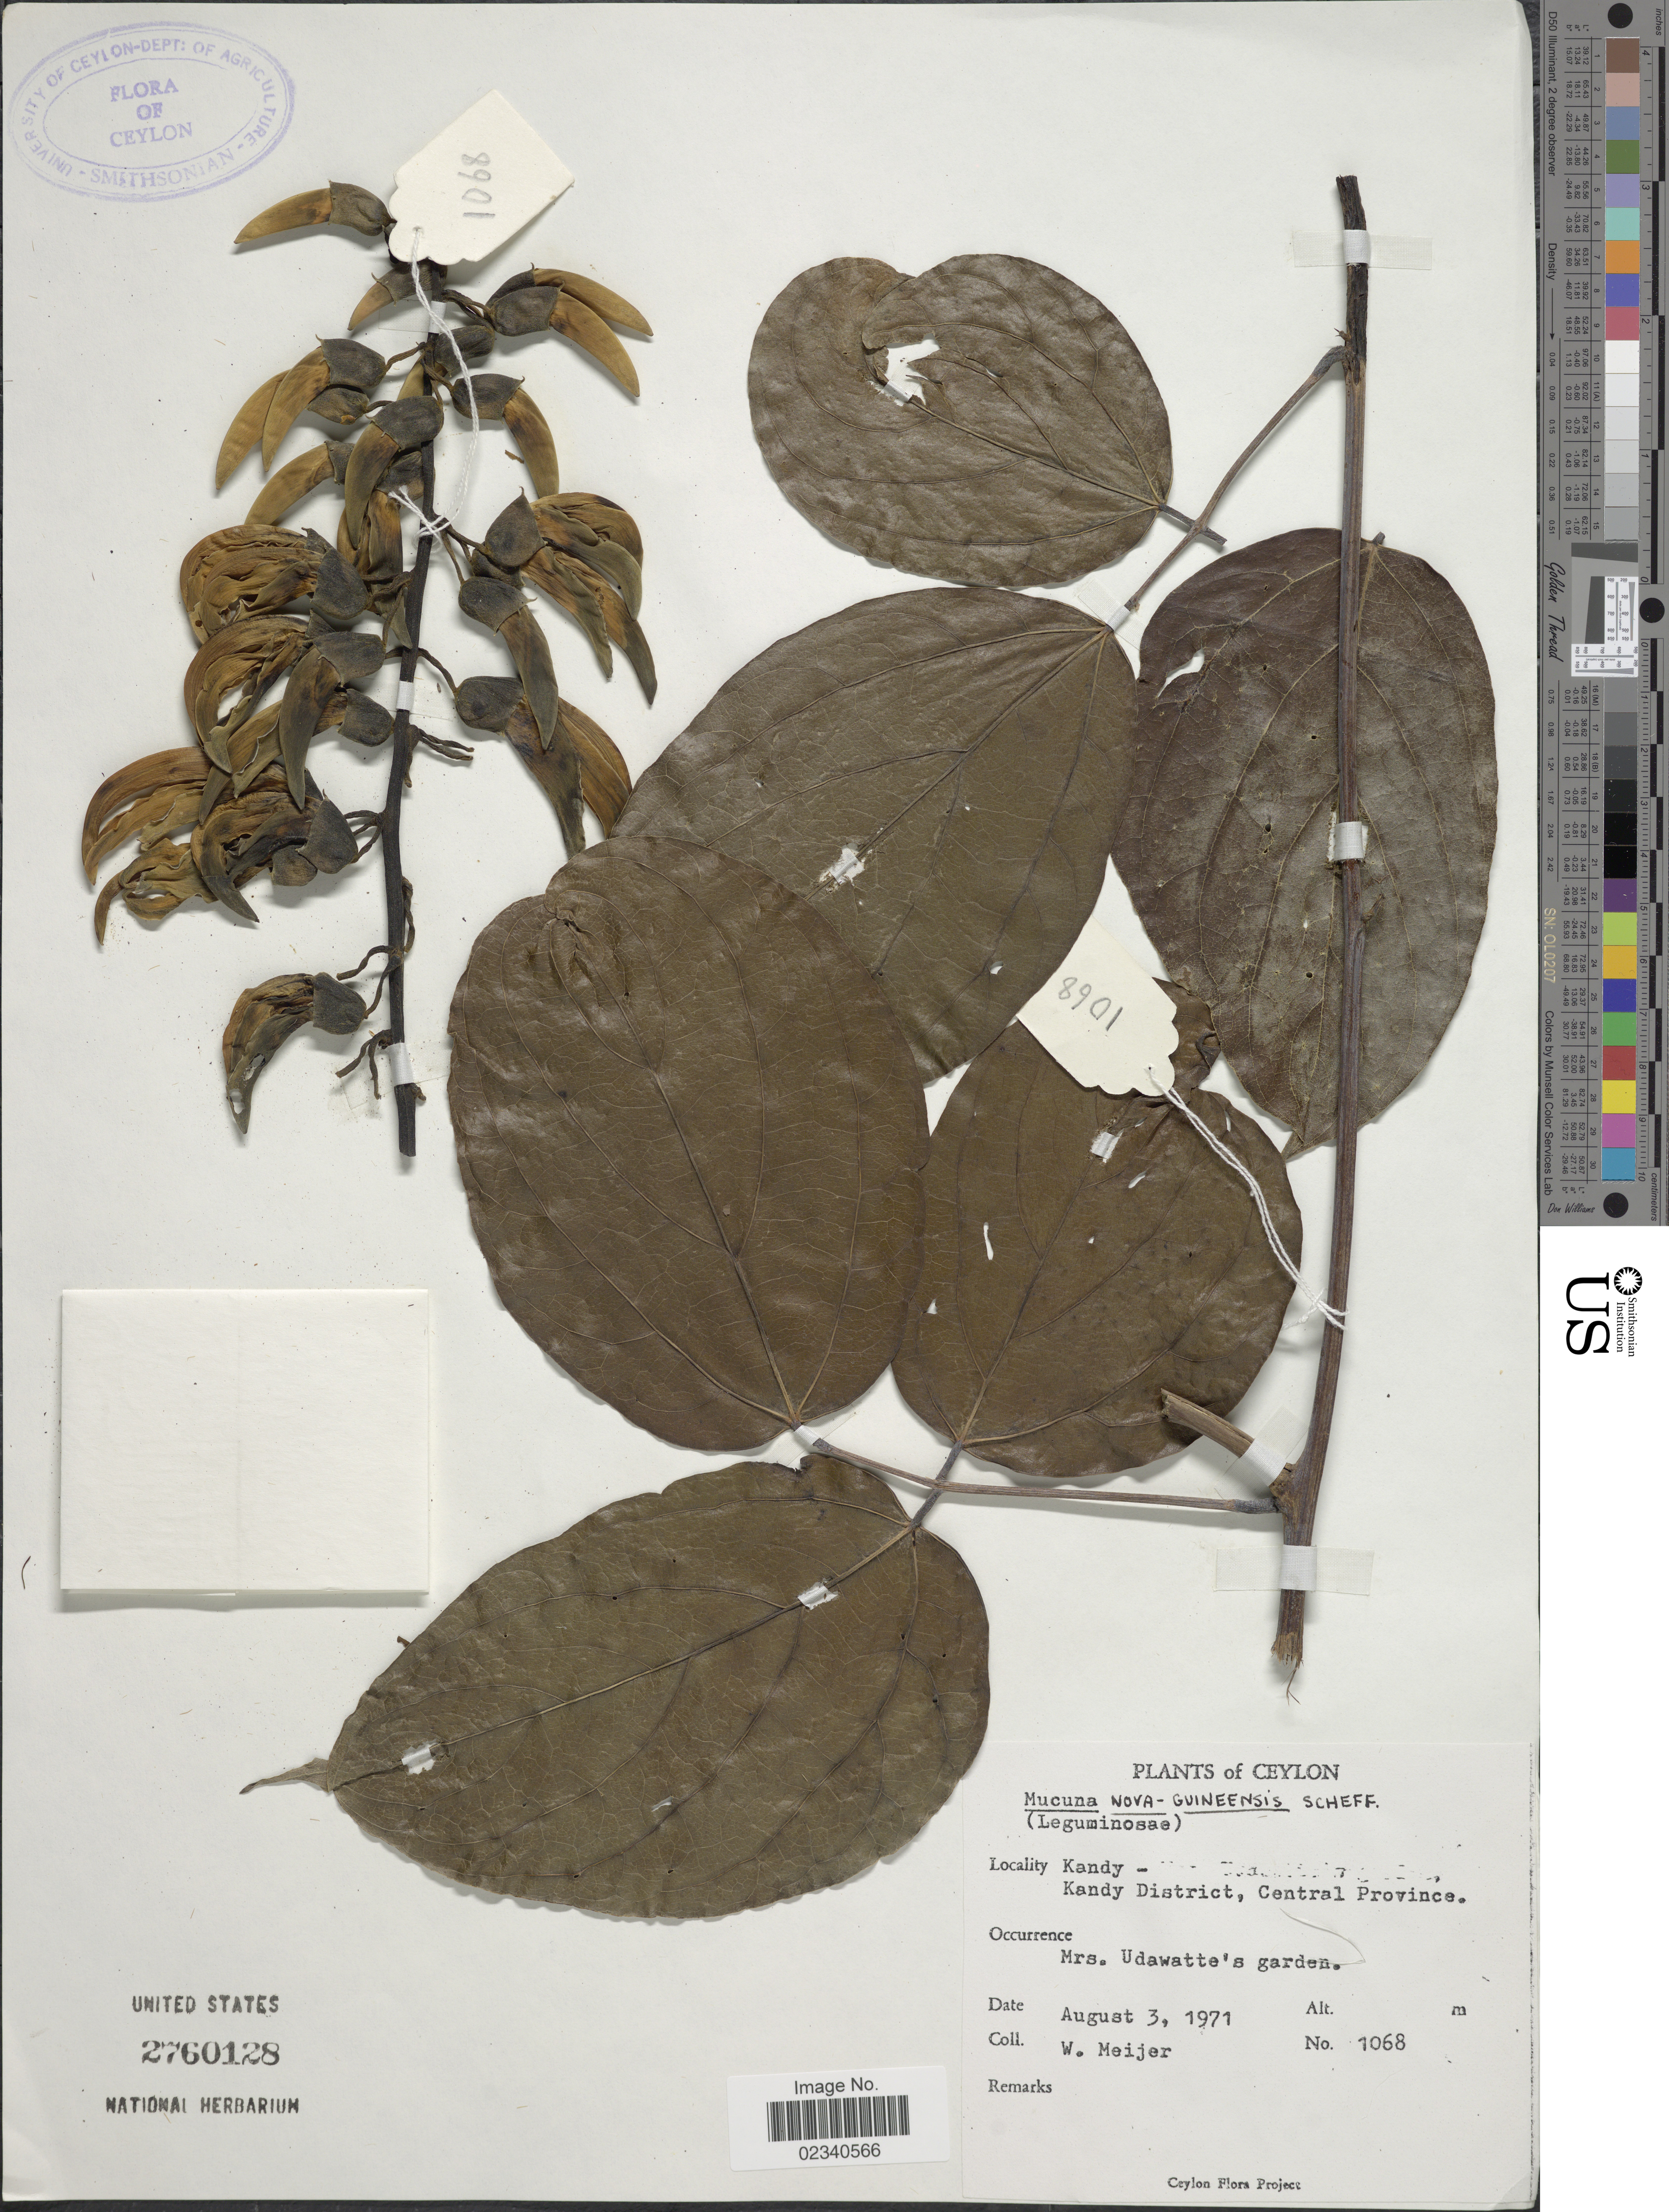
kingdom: Plantae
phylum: Tracheophyta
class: Magnoliopsida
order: Fabales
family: Fabaceae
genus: Mucuna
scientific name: Mucuna nova-guineensis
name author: Scheff.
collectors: W. Meijer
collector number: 1068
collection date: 1971-08-03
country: Sri Lanka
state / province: Central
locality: Ceylon. Kandy - Kandy District. Mrs. Udawatte's garden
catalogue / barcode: US 2760128